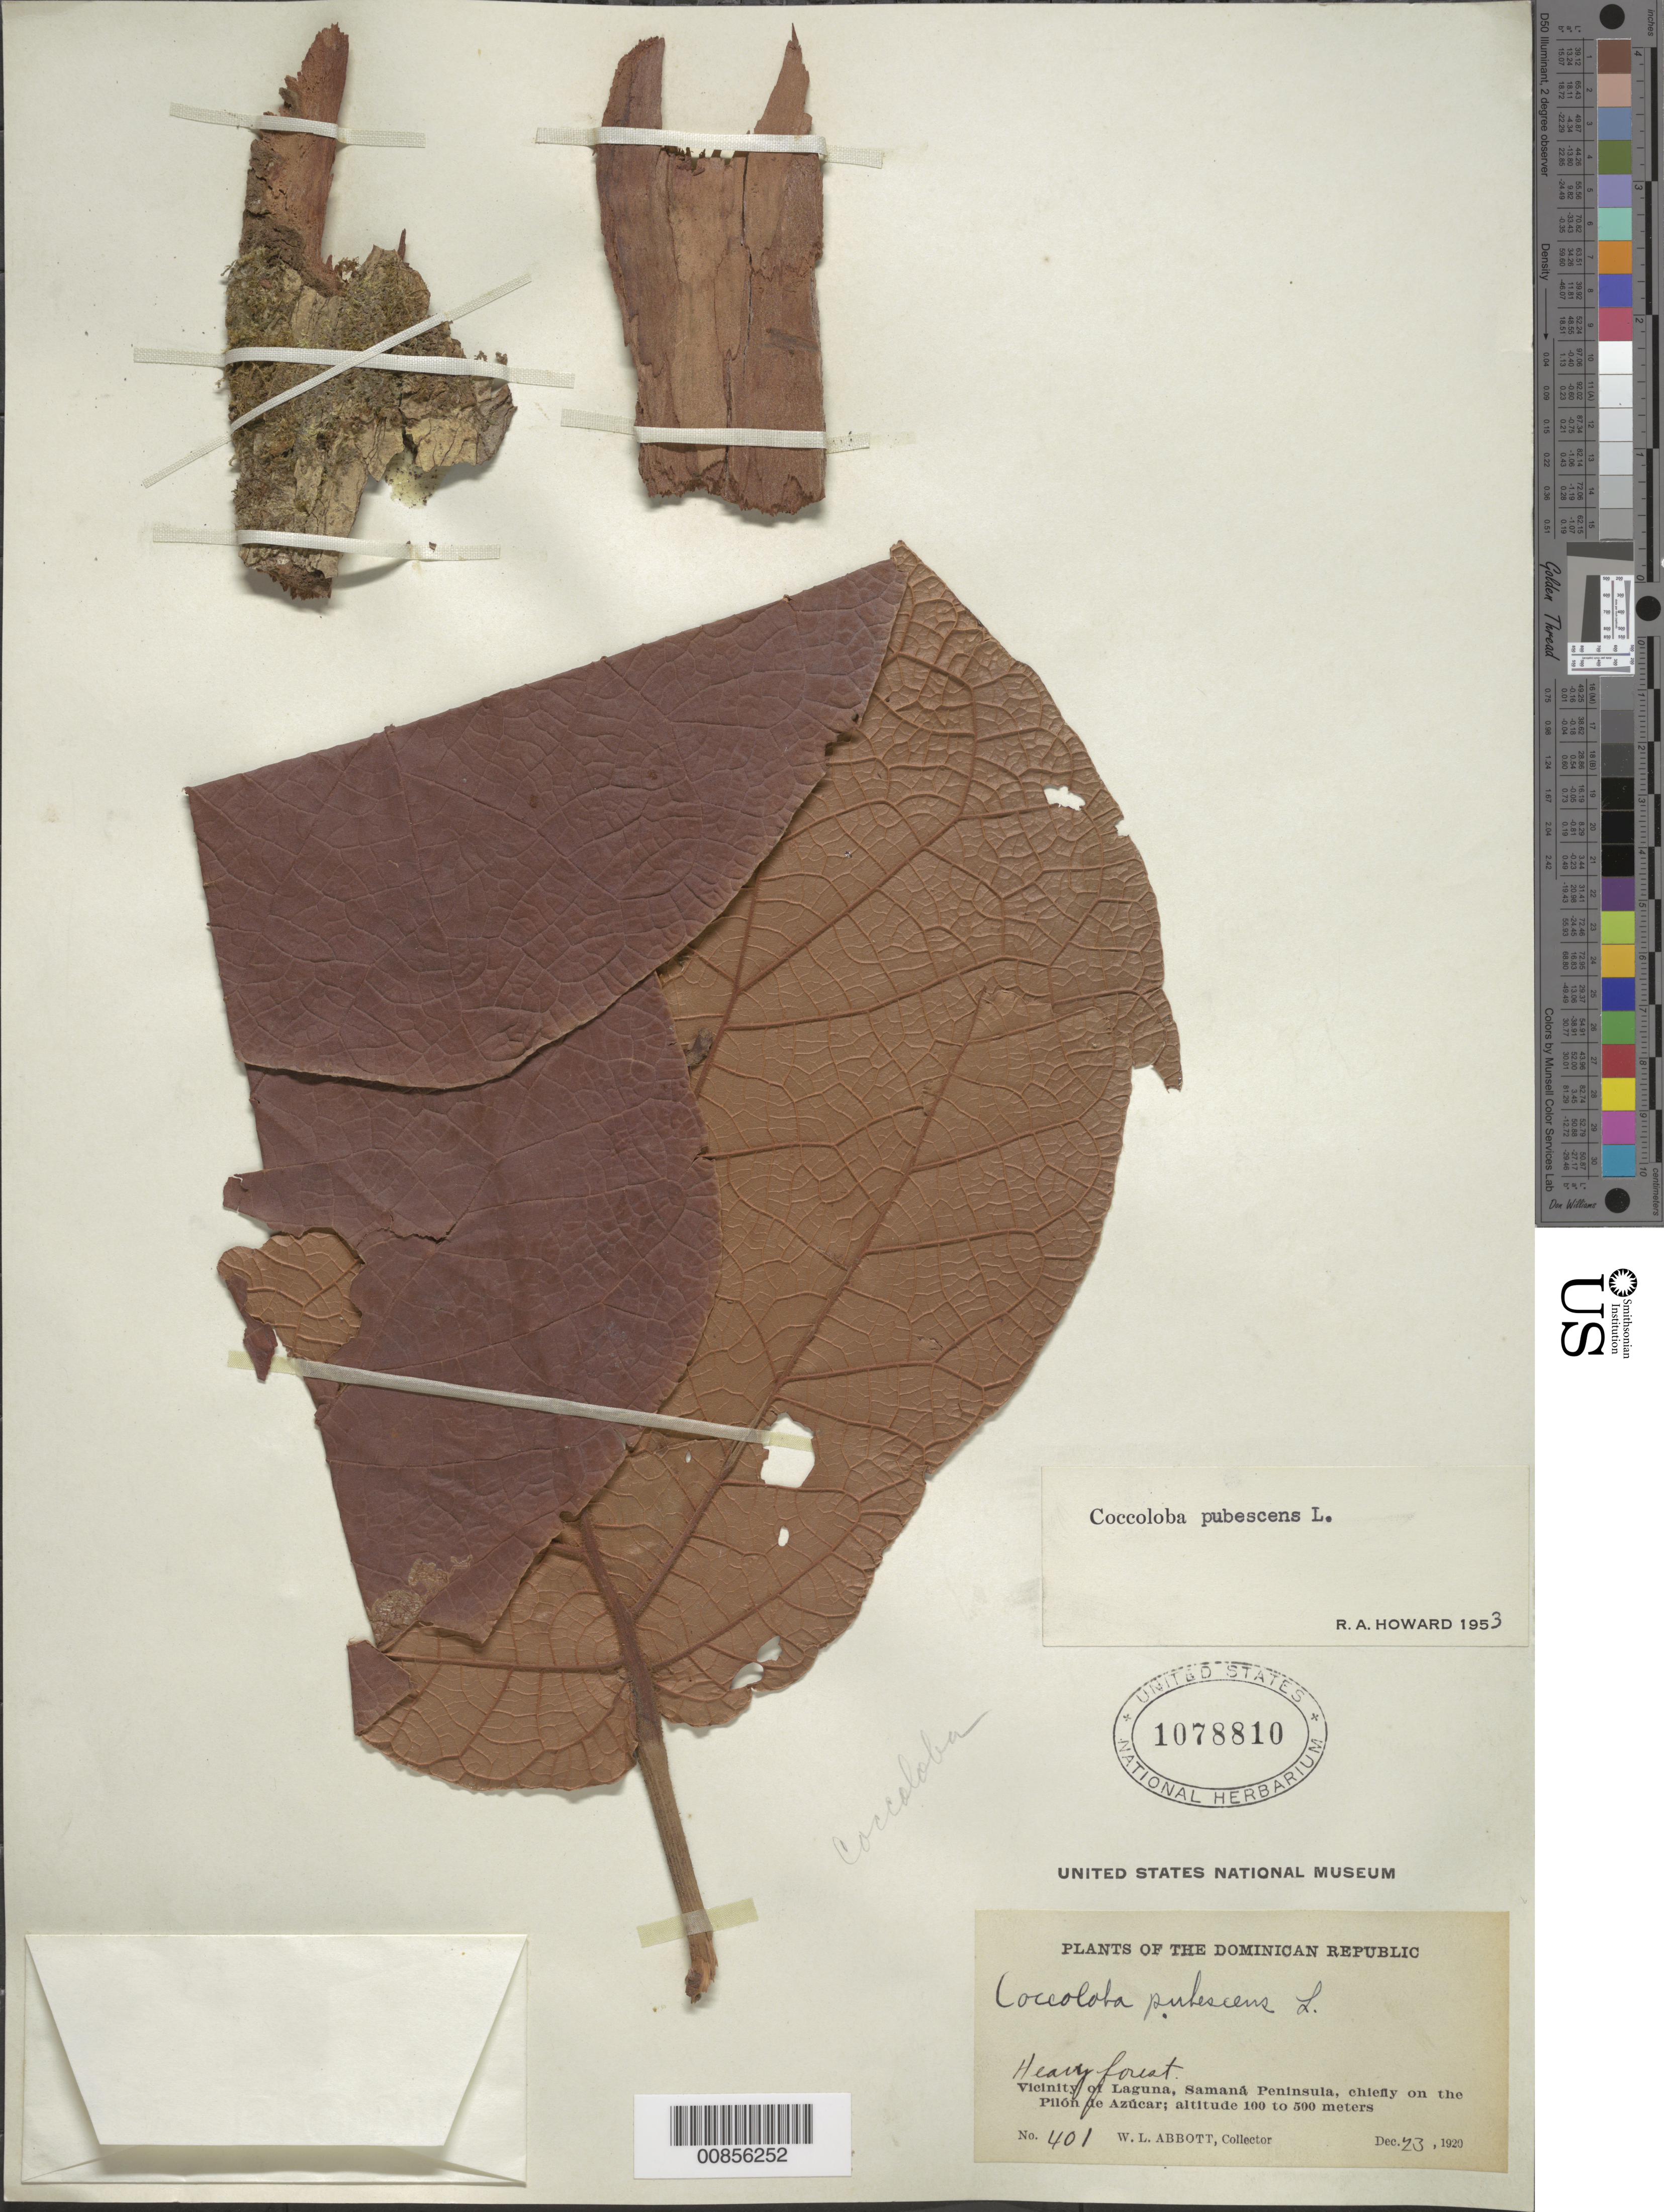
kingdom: Plantae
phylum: Tracheophyta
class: Magnoliopsida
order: Caryophyllales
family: Polygonaceae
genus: Coccoloba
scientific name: Coccoloba pubescens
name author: L.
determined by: Howard, R. A.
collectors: W. L. Abbott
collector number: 401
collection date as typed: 23 Dec 1920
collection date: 1920-12-23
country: Dominican Republic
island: Hispaniola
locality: Vicinity of Laguna, Samaná Península, chiefly on the Pilón de Azúcar.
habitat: Heavy forest.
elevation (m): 100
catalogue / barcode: US 1078810